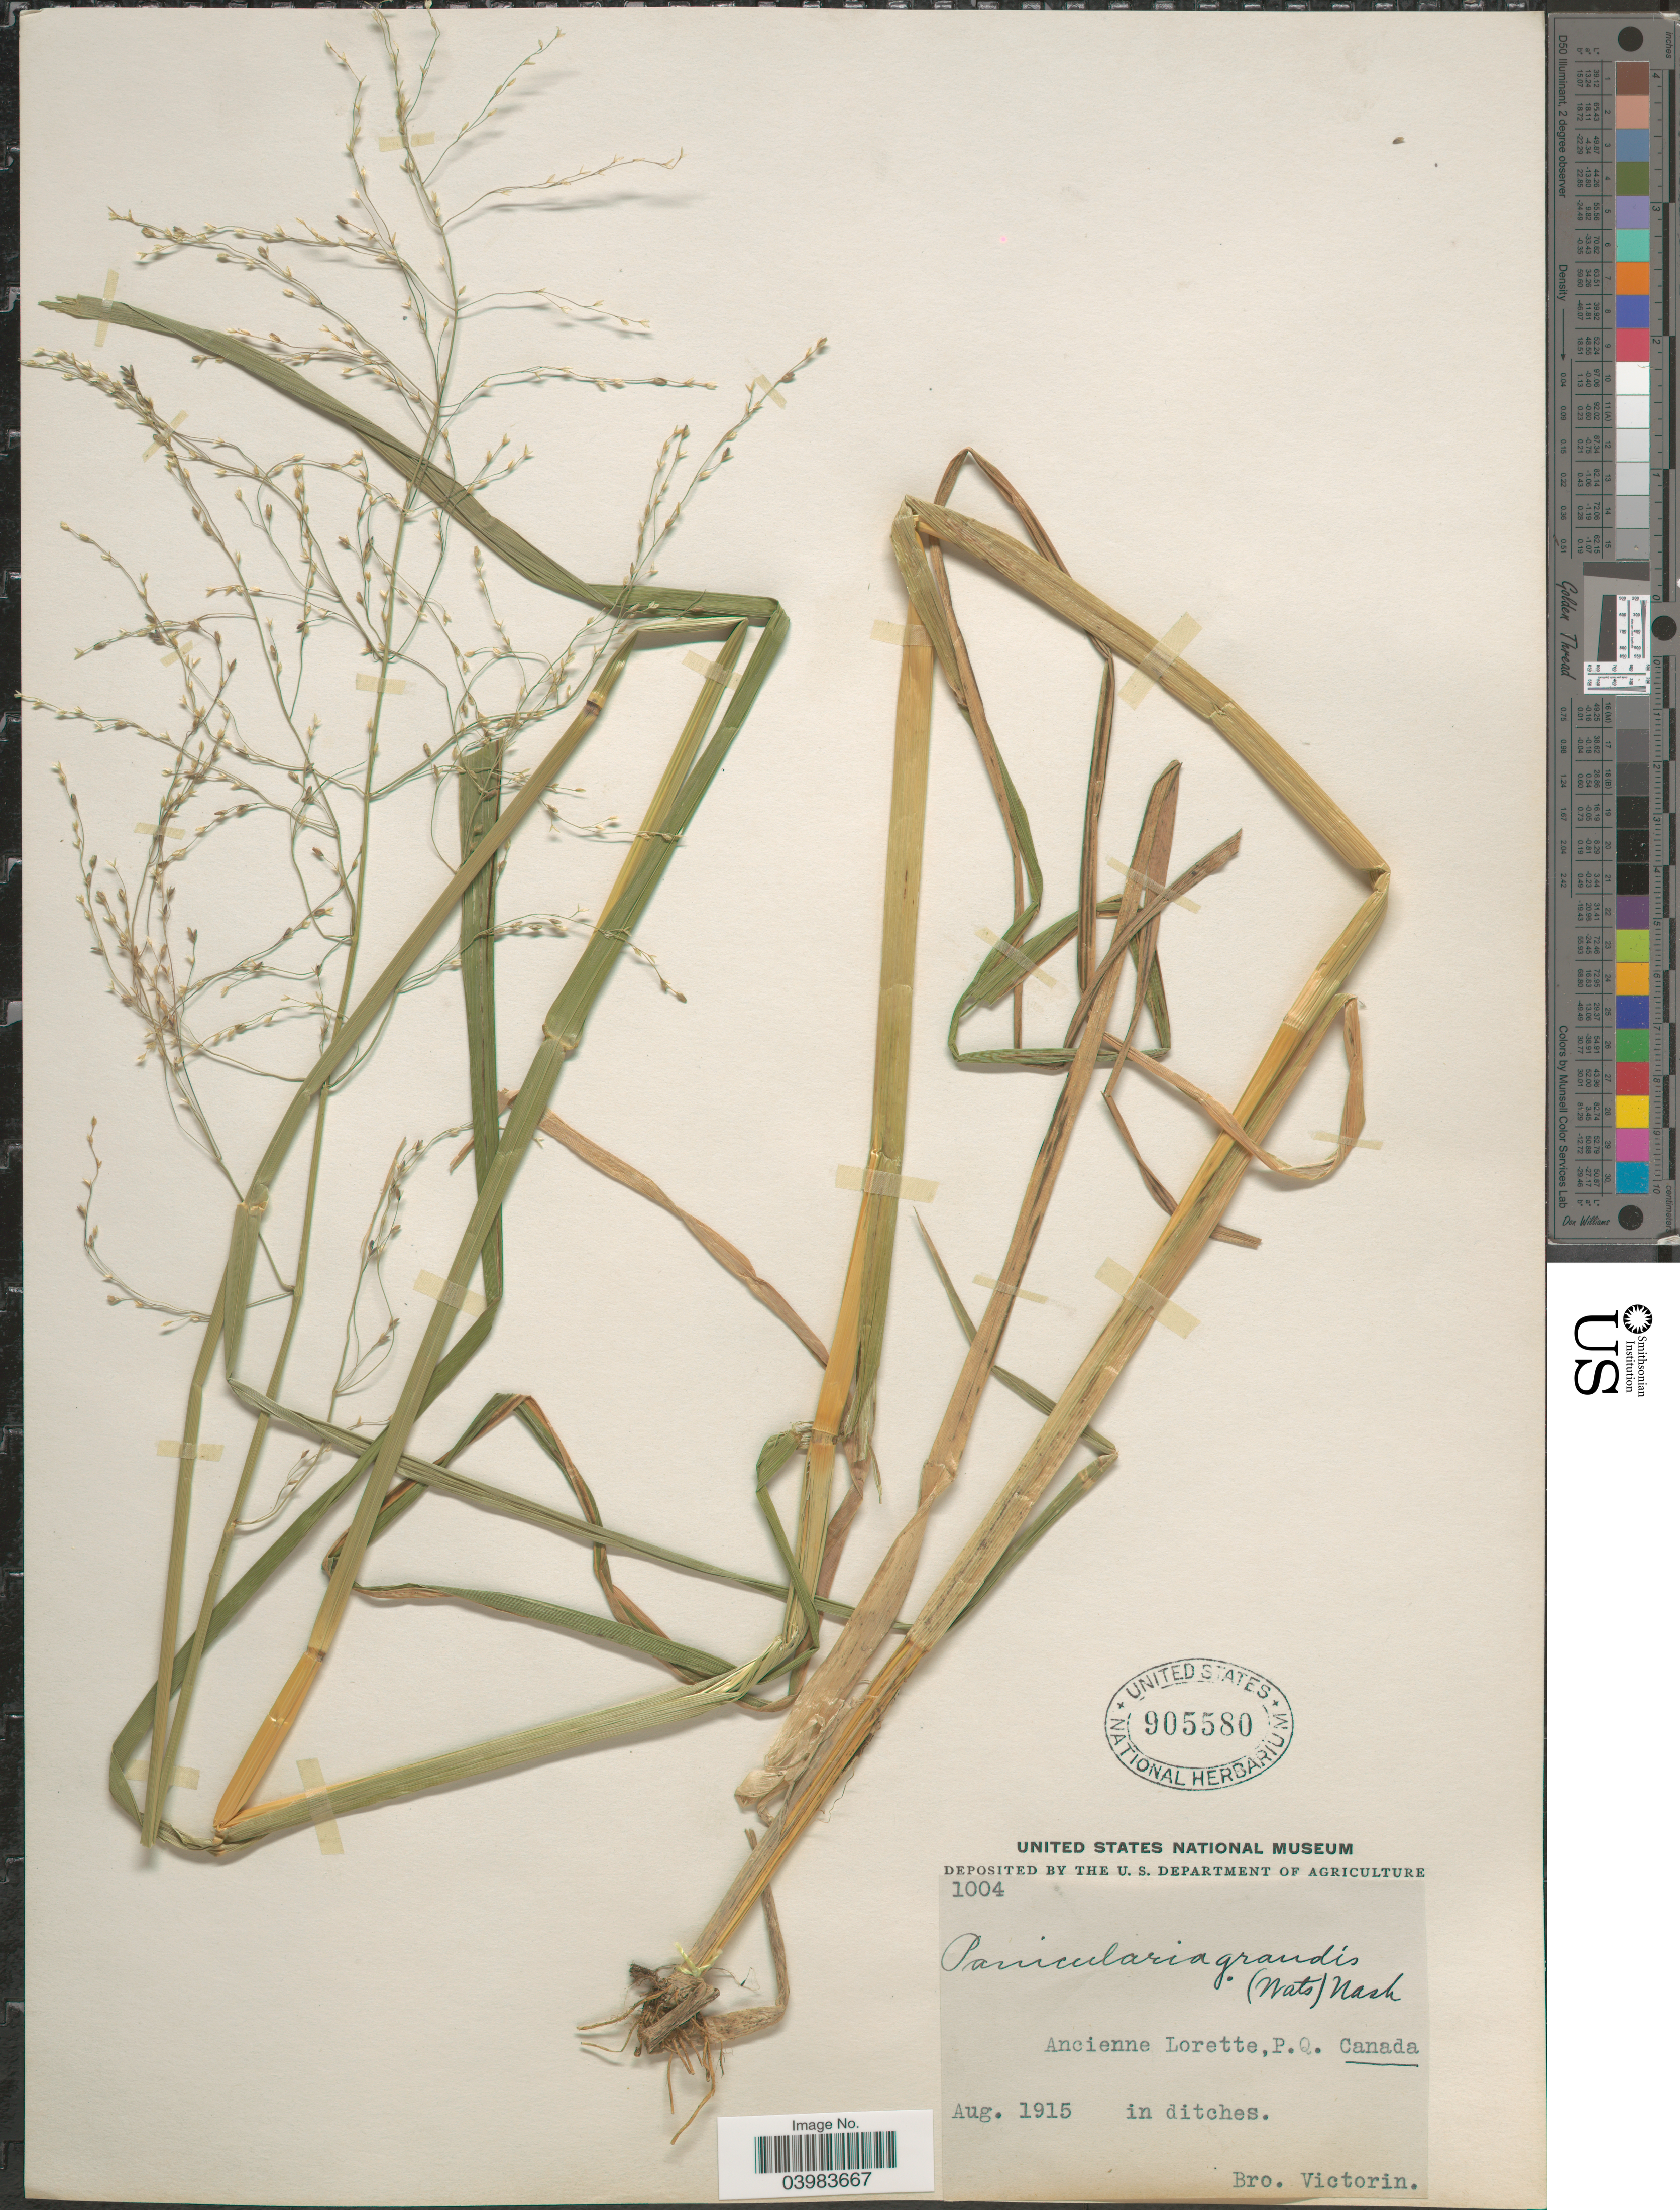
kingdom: Plantae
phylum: Tracheophyta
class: Liliopsida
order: Poales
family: Poaceae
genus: Glyceria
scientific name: Glyceria grandis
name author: S. Watson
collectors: B. Victorin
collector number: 1004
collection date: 1915-08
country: Canada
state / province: Quebec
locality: Ancienne Lorette, P. Q.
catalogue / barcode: US 905580